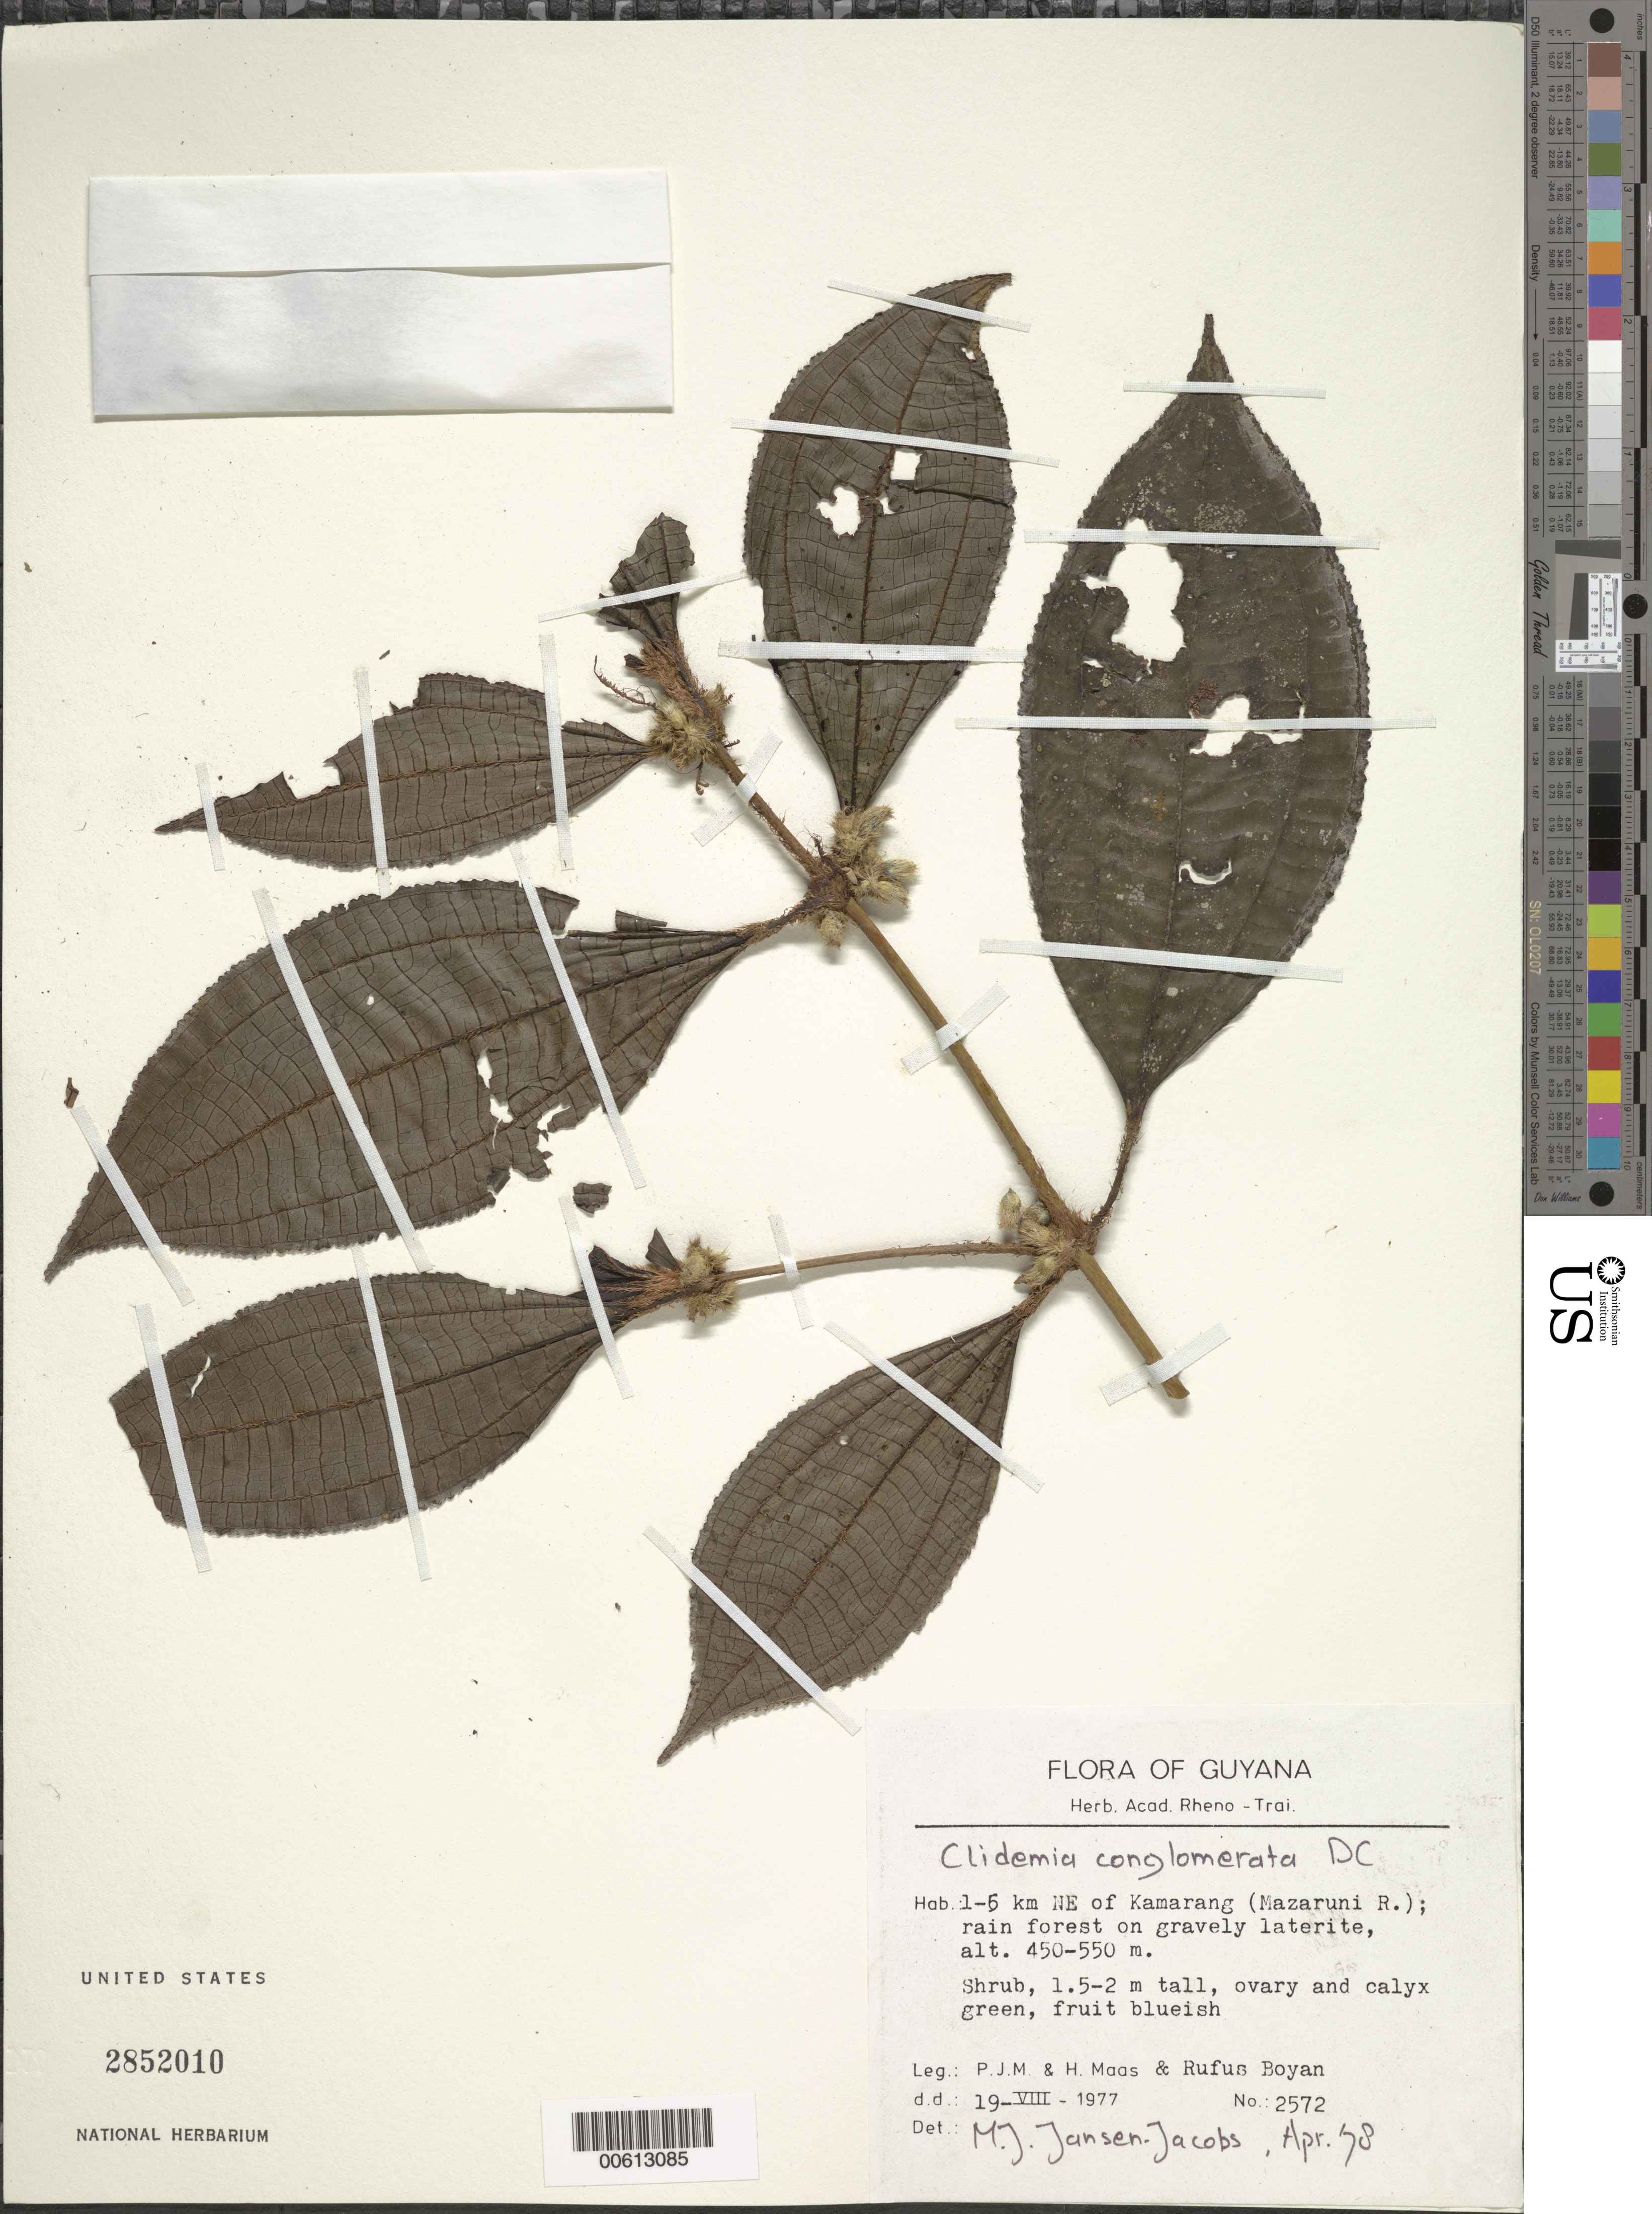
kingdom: Plantae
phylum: Tracheophyta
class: Magnoliopsida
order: Myrtales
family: Melastomataceae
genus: Clidemia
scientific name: Clidemia conglomerata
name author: DC.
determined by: Jansen-Jacobs, M. J., (U), Nationaal Herbarium Nederland, Utrecht University branch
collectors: P. Maas, H. Maas & R. Boyan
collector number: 2572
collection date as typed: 19-Aug-77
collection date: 1977-08-19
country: Guyana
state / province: Cuyuni-Mazaruni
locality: Kamarang, 1-5 km NE (Mazaruni R.)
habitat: Rain forest on gravely laterite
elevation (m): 450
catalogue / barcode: US 2852010